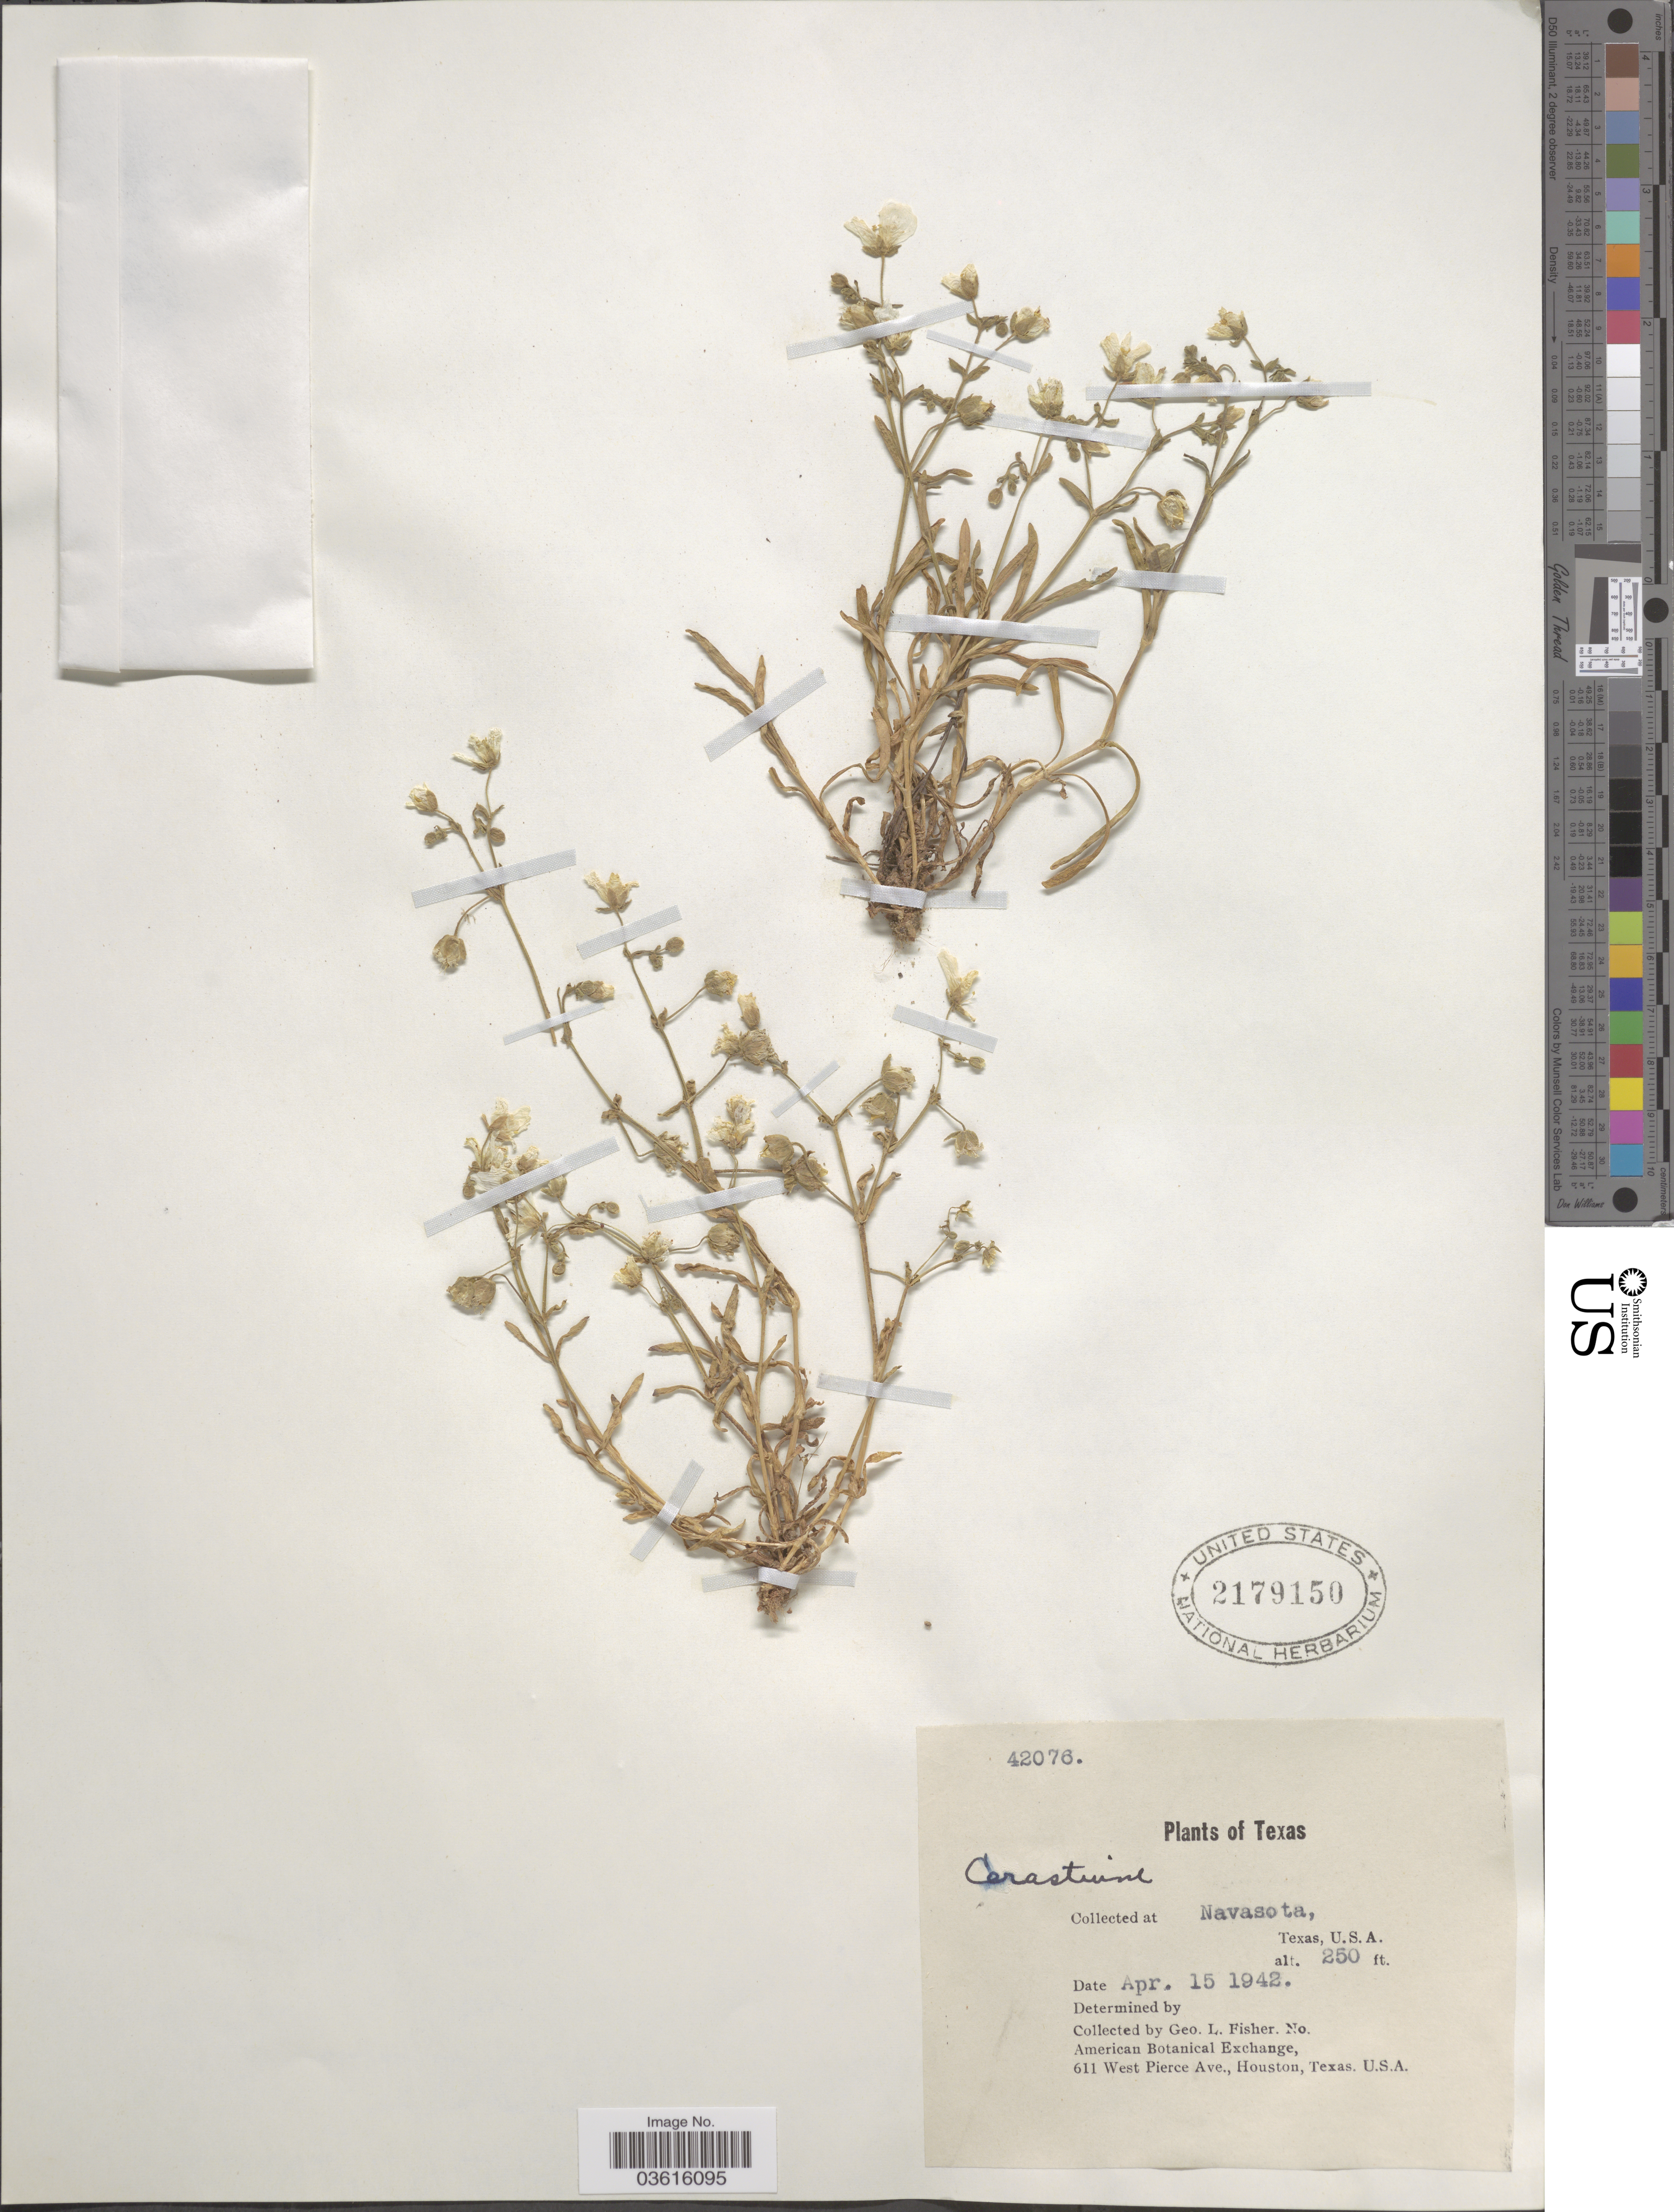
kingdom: Plantae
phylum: Tracheophyta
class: Magnoliopsida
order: Caryophyllales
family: Caryophyllaceae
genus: Minuartia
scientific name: Minuartia drummondii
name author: (Shinners) McNeill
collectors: G. L. Fisher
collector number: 42076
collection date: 1942-04-15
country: United States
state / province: Texas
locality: Navasota.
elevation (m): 76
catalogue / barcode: US 2179150